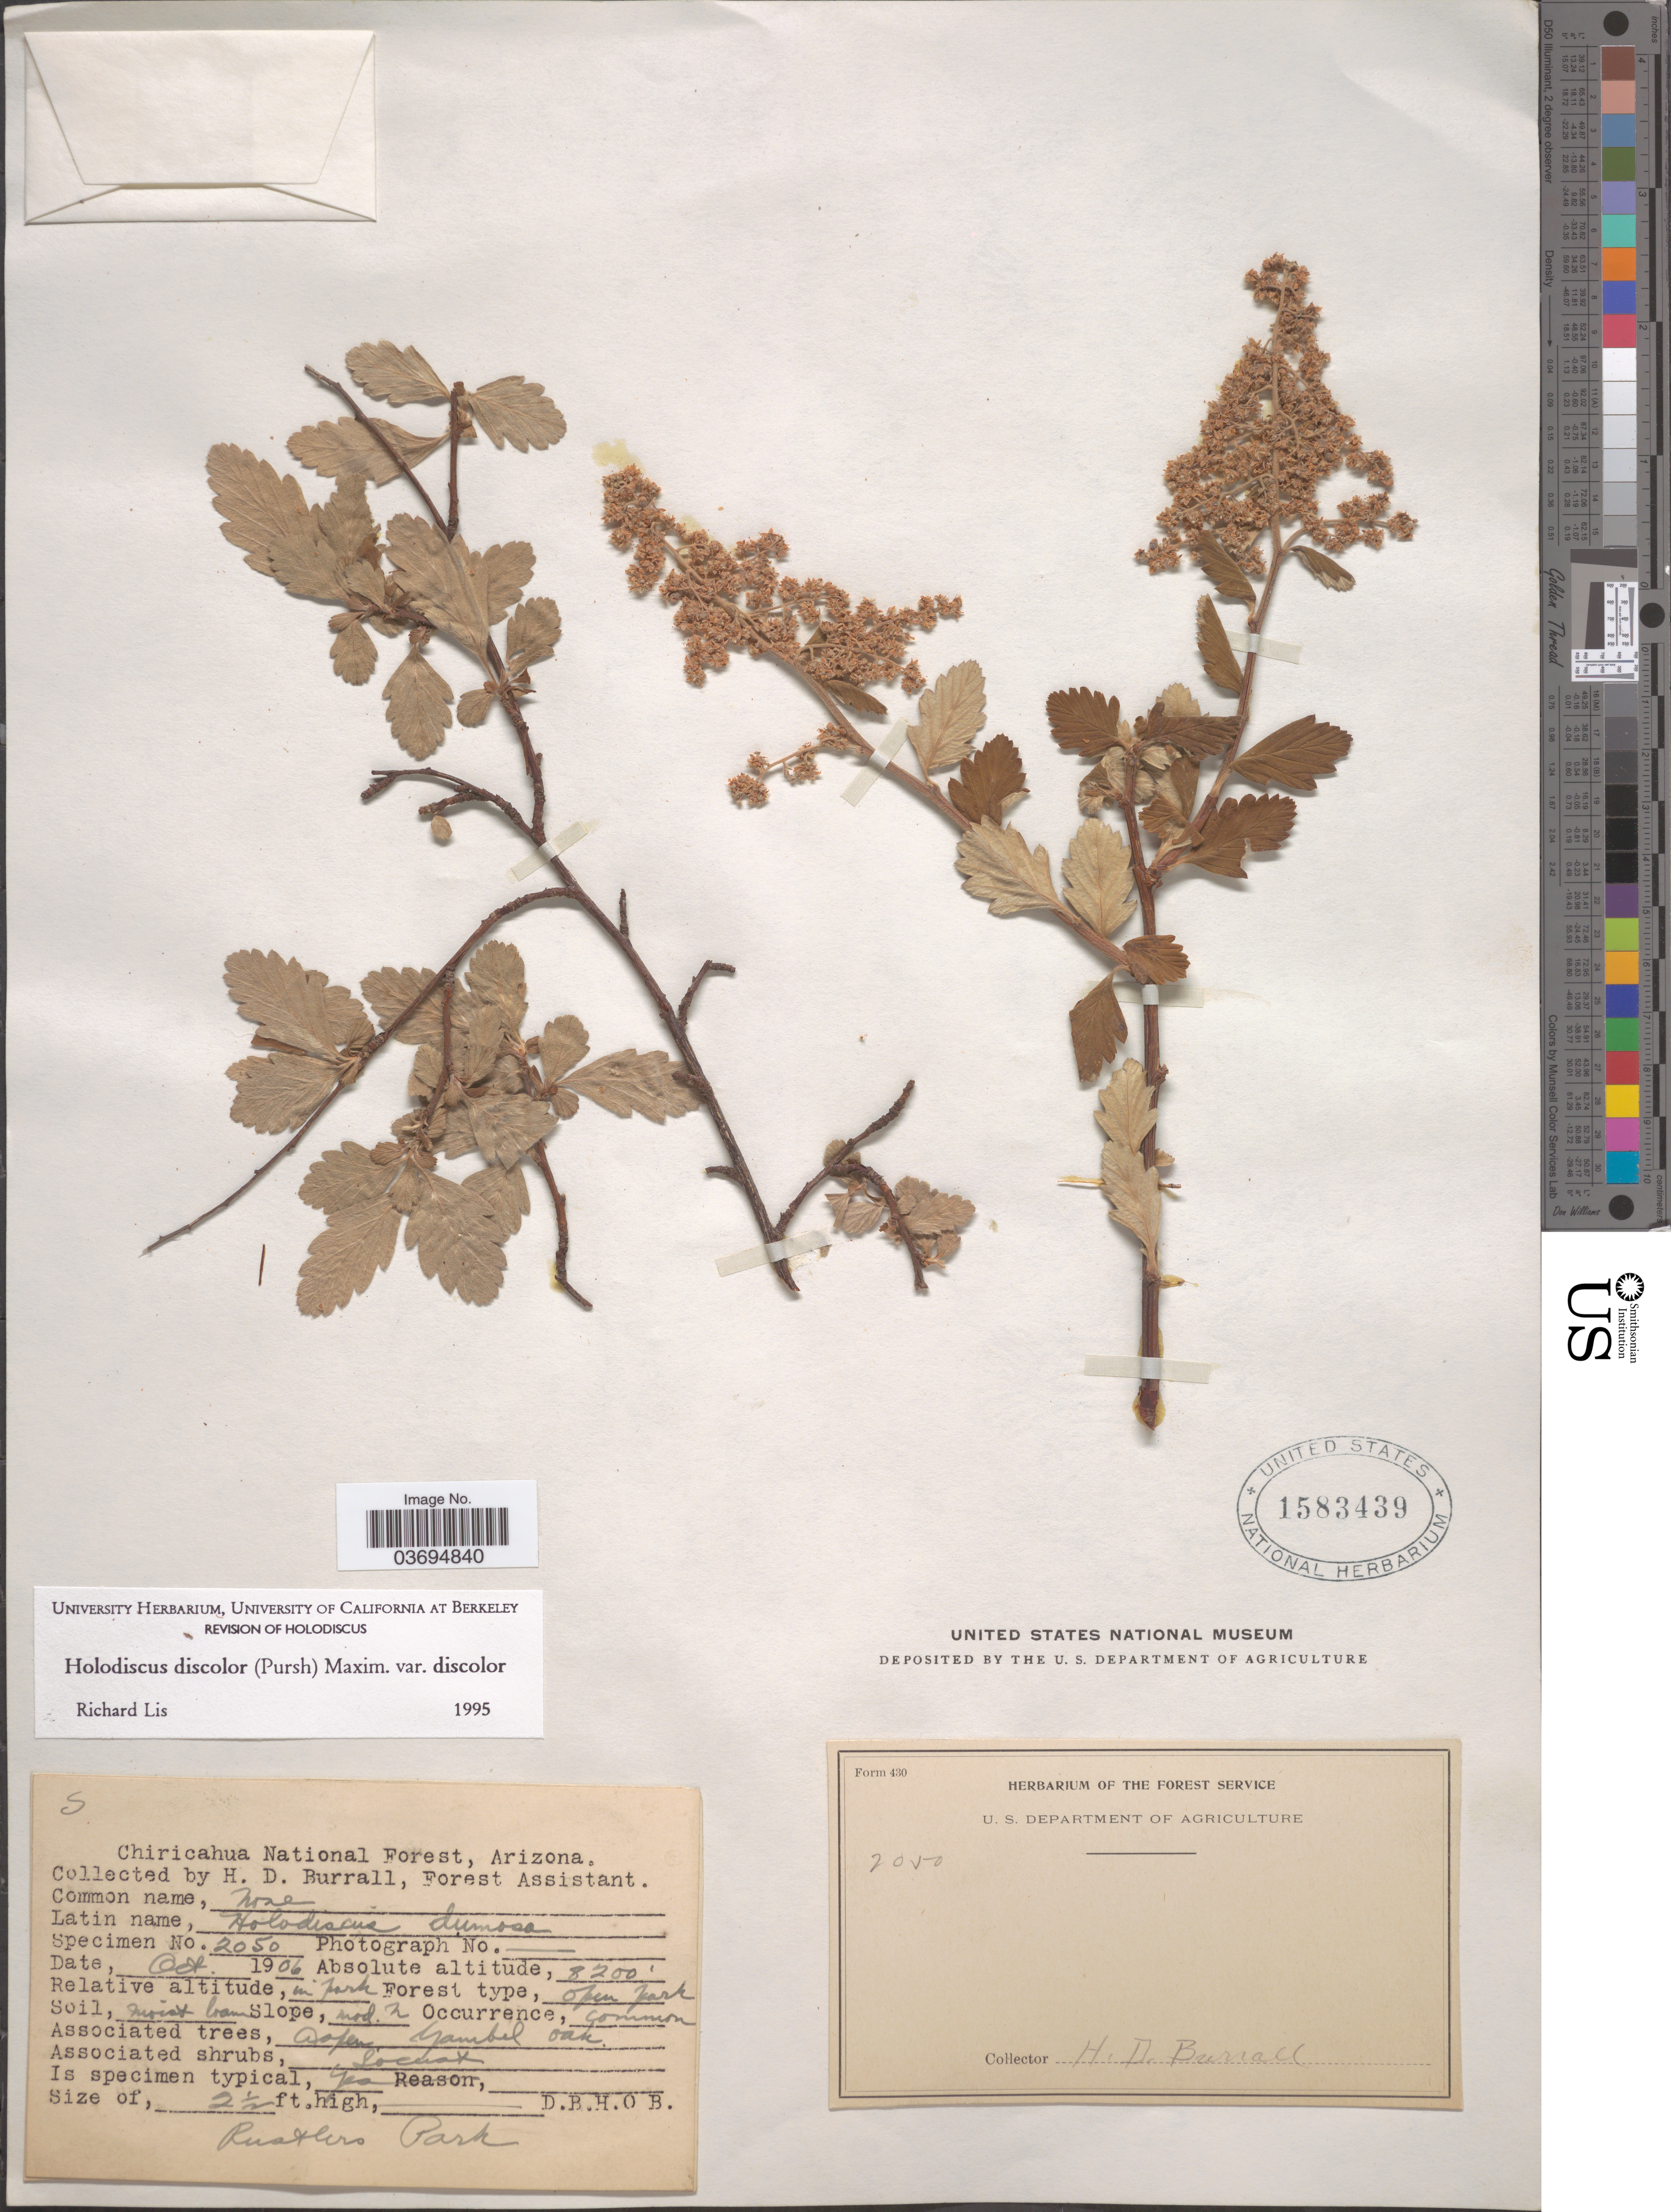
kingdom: Plantae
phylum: Tracheophyta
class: Magnoliopsida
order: Rosales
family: Rosaceae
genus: Holodiscus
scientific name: Holodiscus discolor var. discolor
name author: (Pursh) Maxim.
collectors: H. Burrall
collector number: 2050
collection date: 1906-10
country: United States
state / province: Arizona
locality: Chiricahua National Forest. Rustlers Park.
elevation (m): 2499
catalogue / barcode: US 1583439